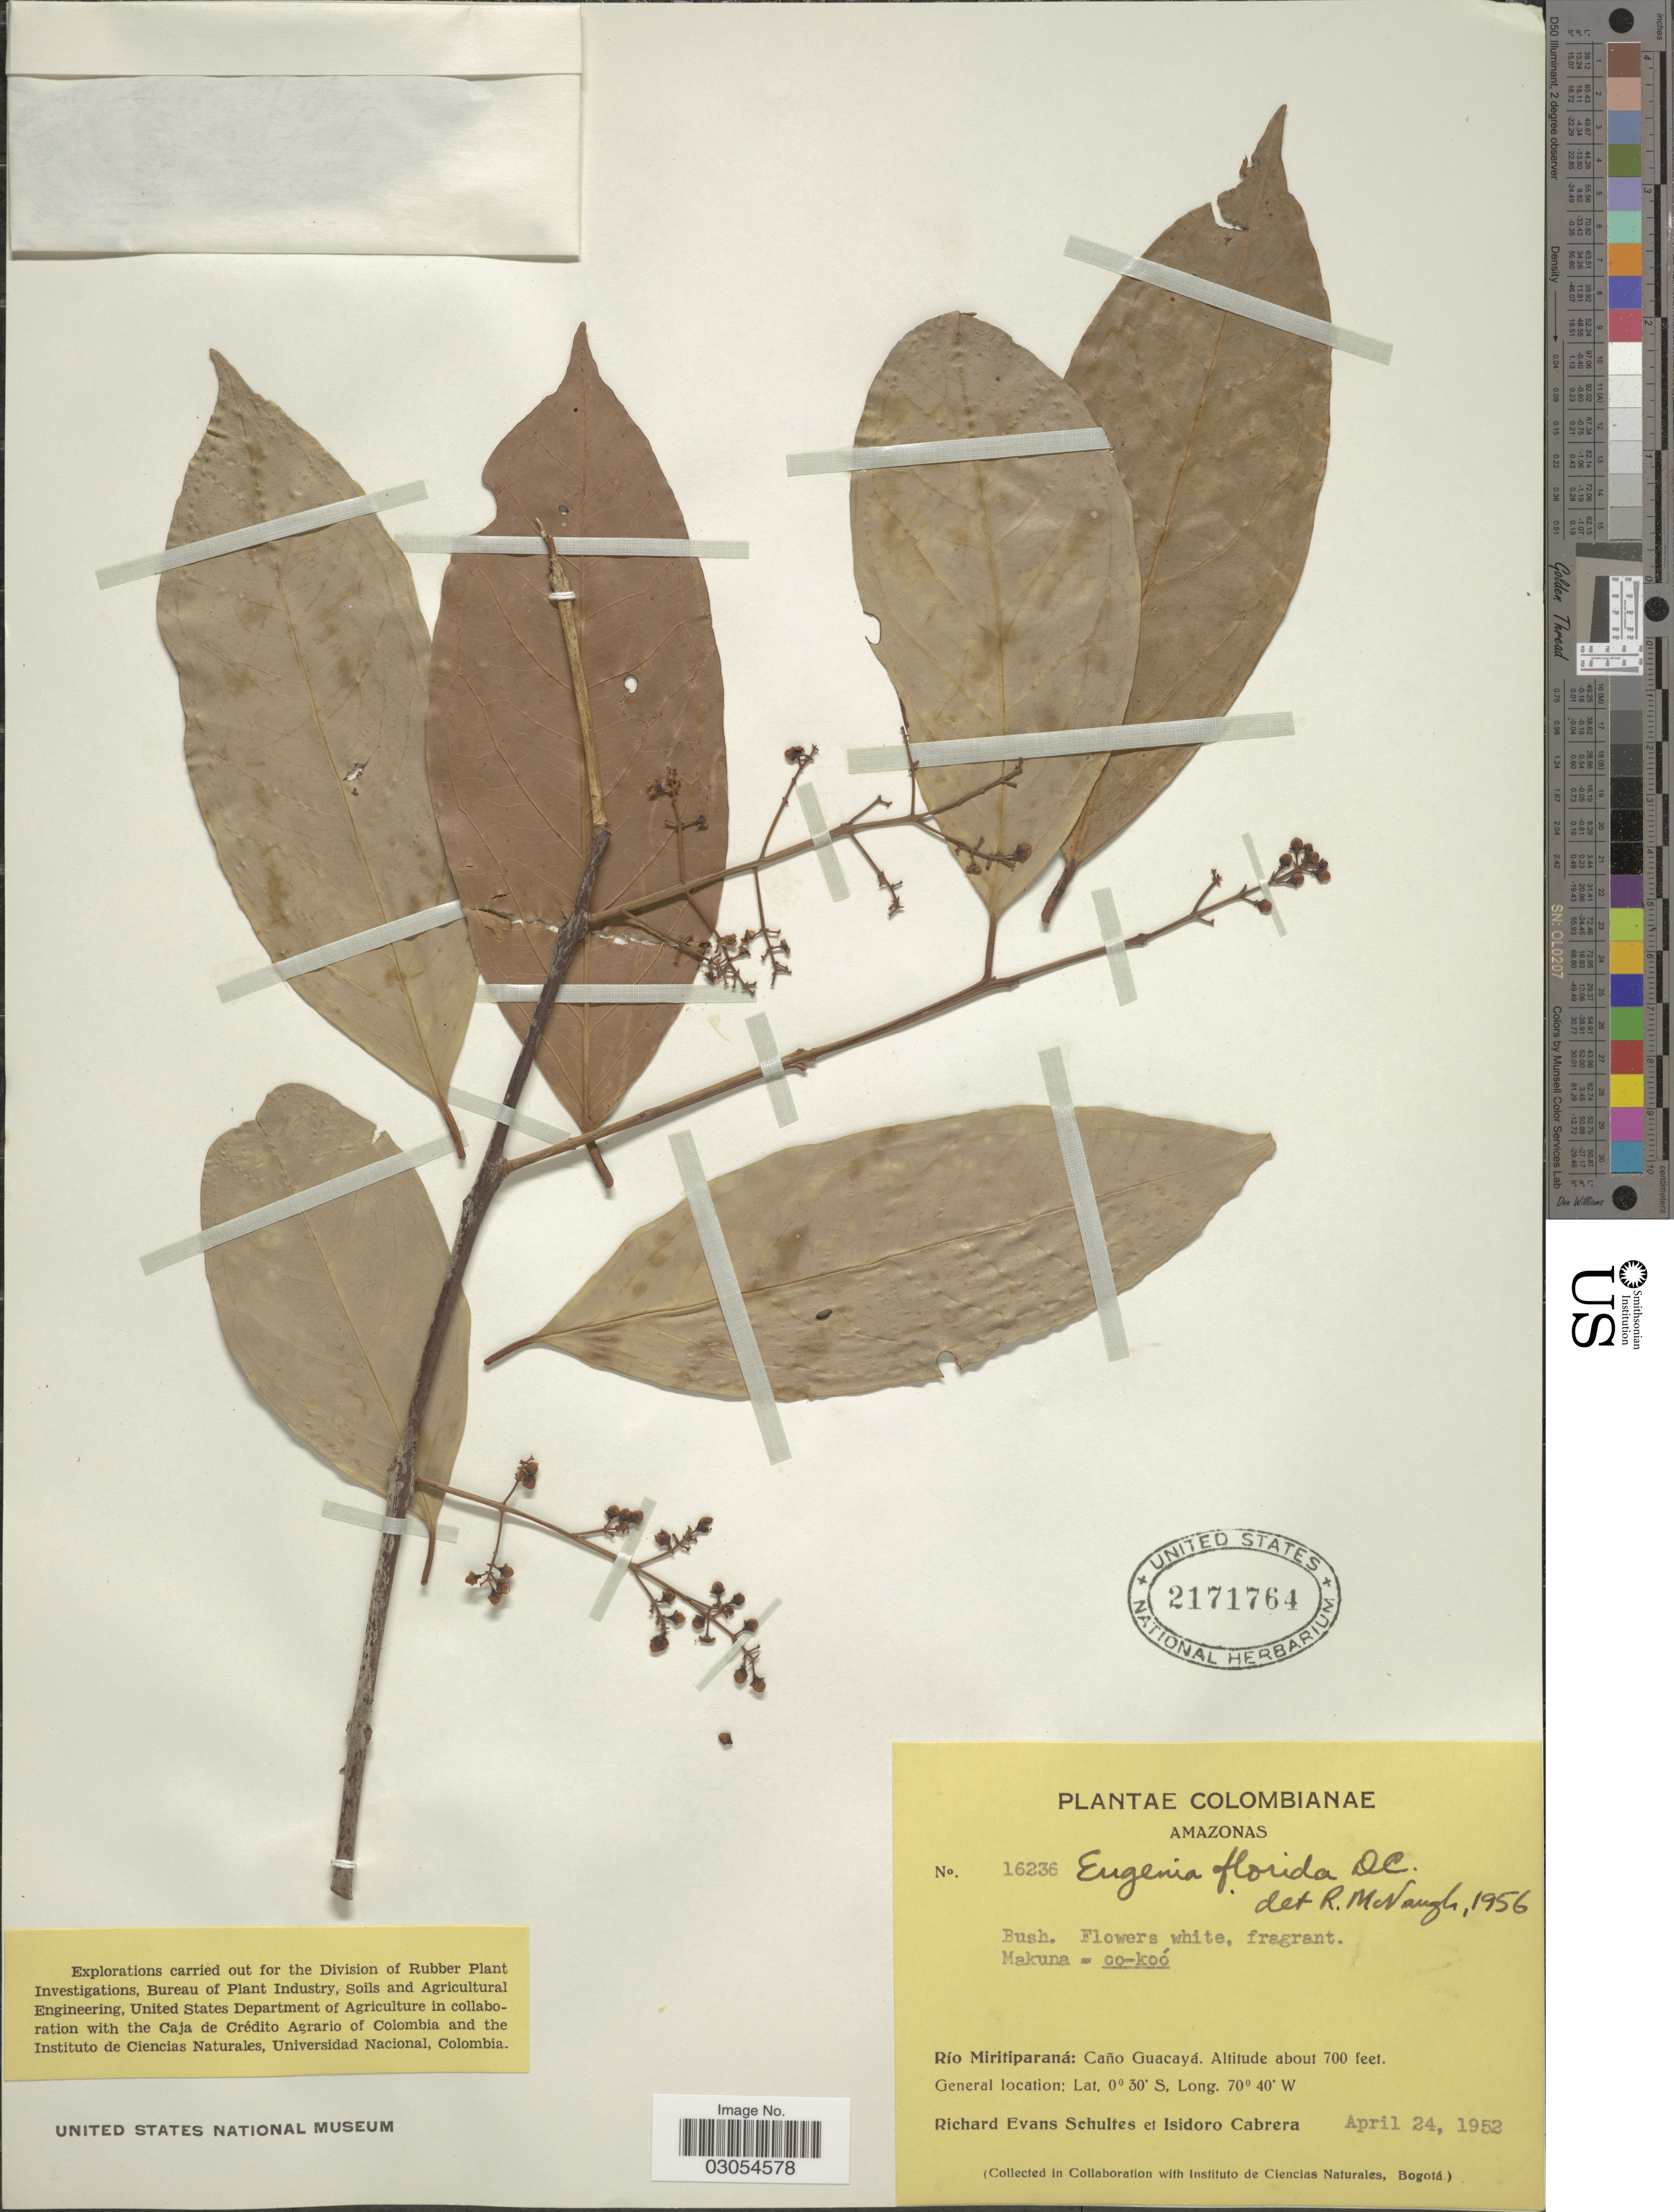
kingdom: Plantae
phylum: Tracheophyta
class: Magnoliopsida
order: Myrtales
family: Myrtaceae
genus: Eugenia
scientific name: Eugenia florida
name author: DC.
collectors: R. E. Schultes & I. Cabrera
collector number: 16236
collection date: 1952-04-24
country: Colombia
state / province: Amazônas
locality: Río Miritiparaná: Caño Guacayá.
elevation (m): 213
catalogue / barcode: US 2171764